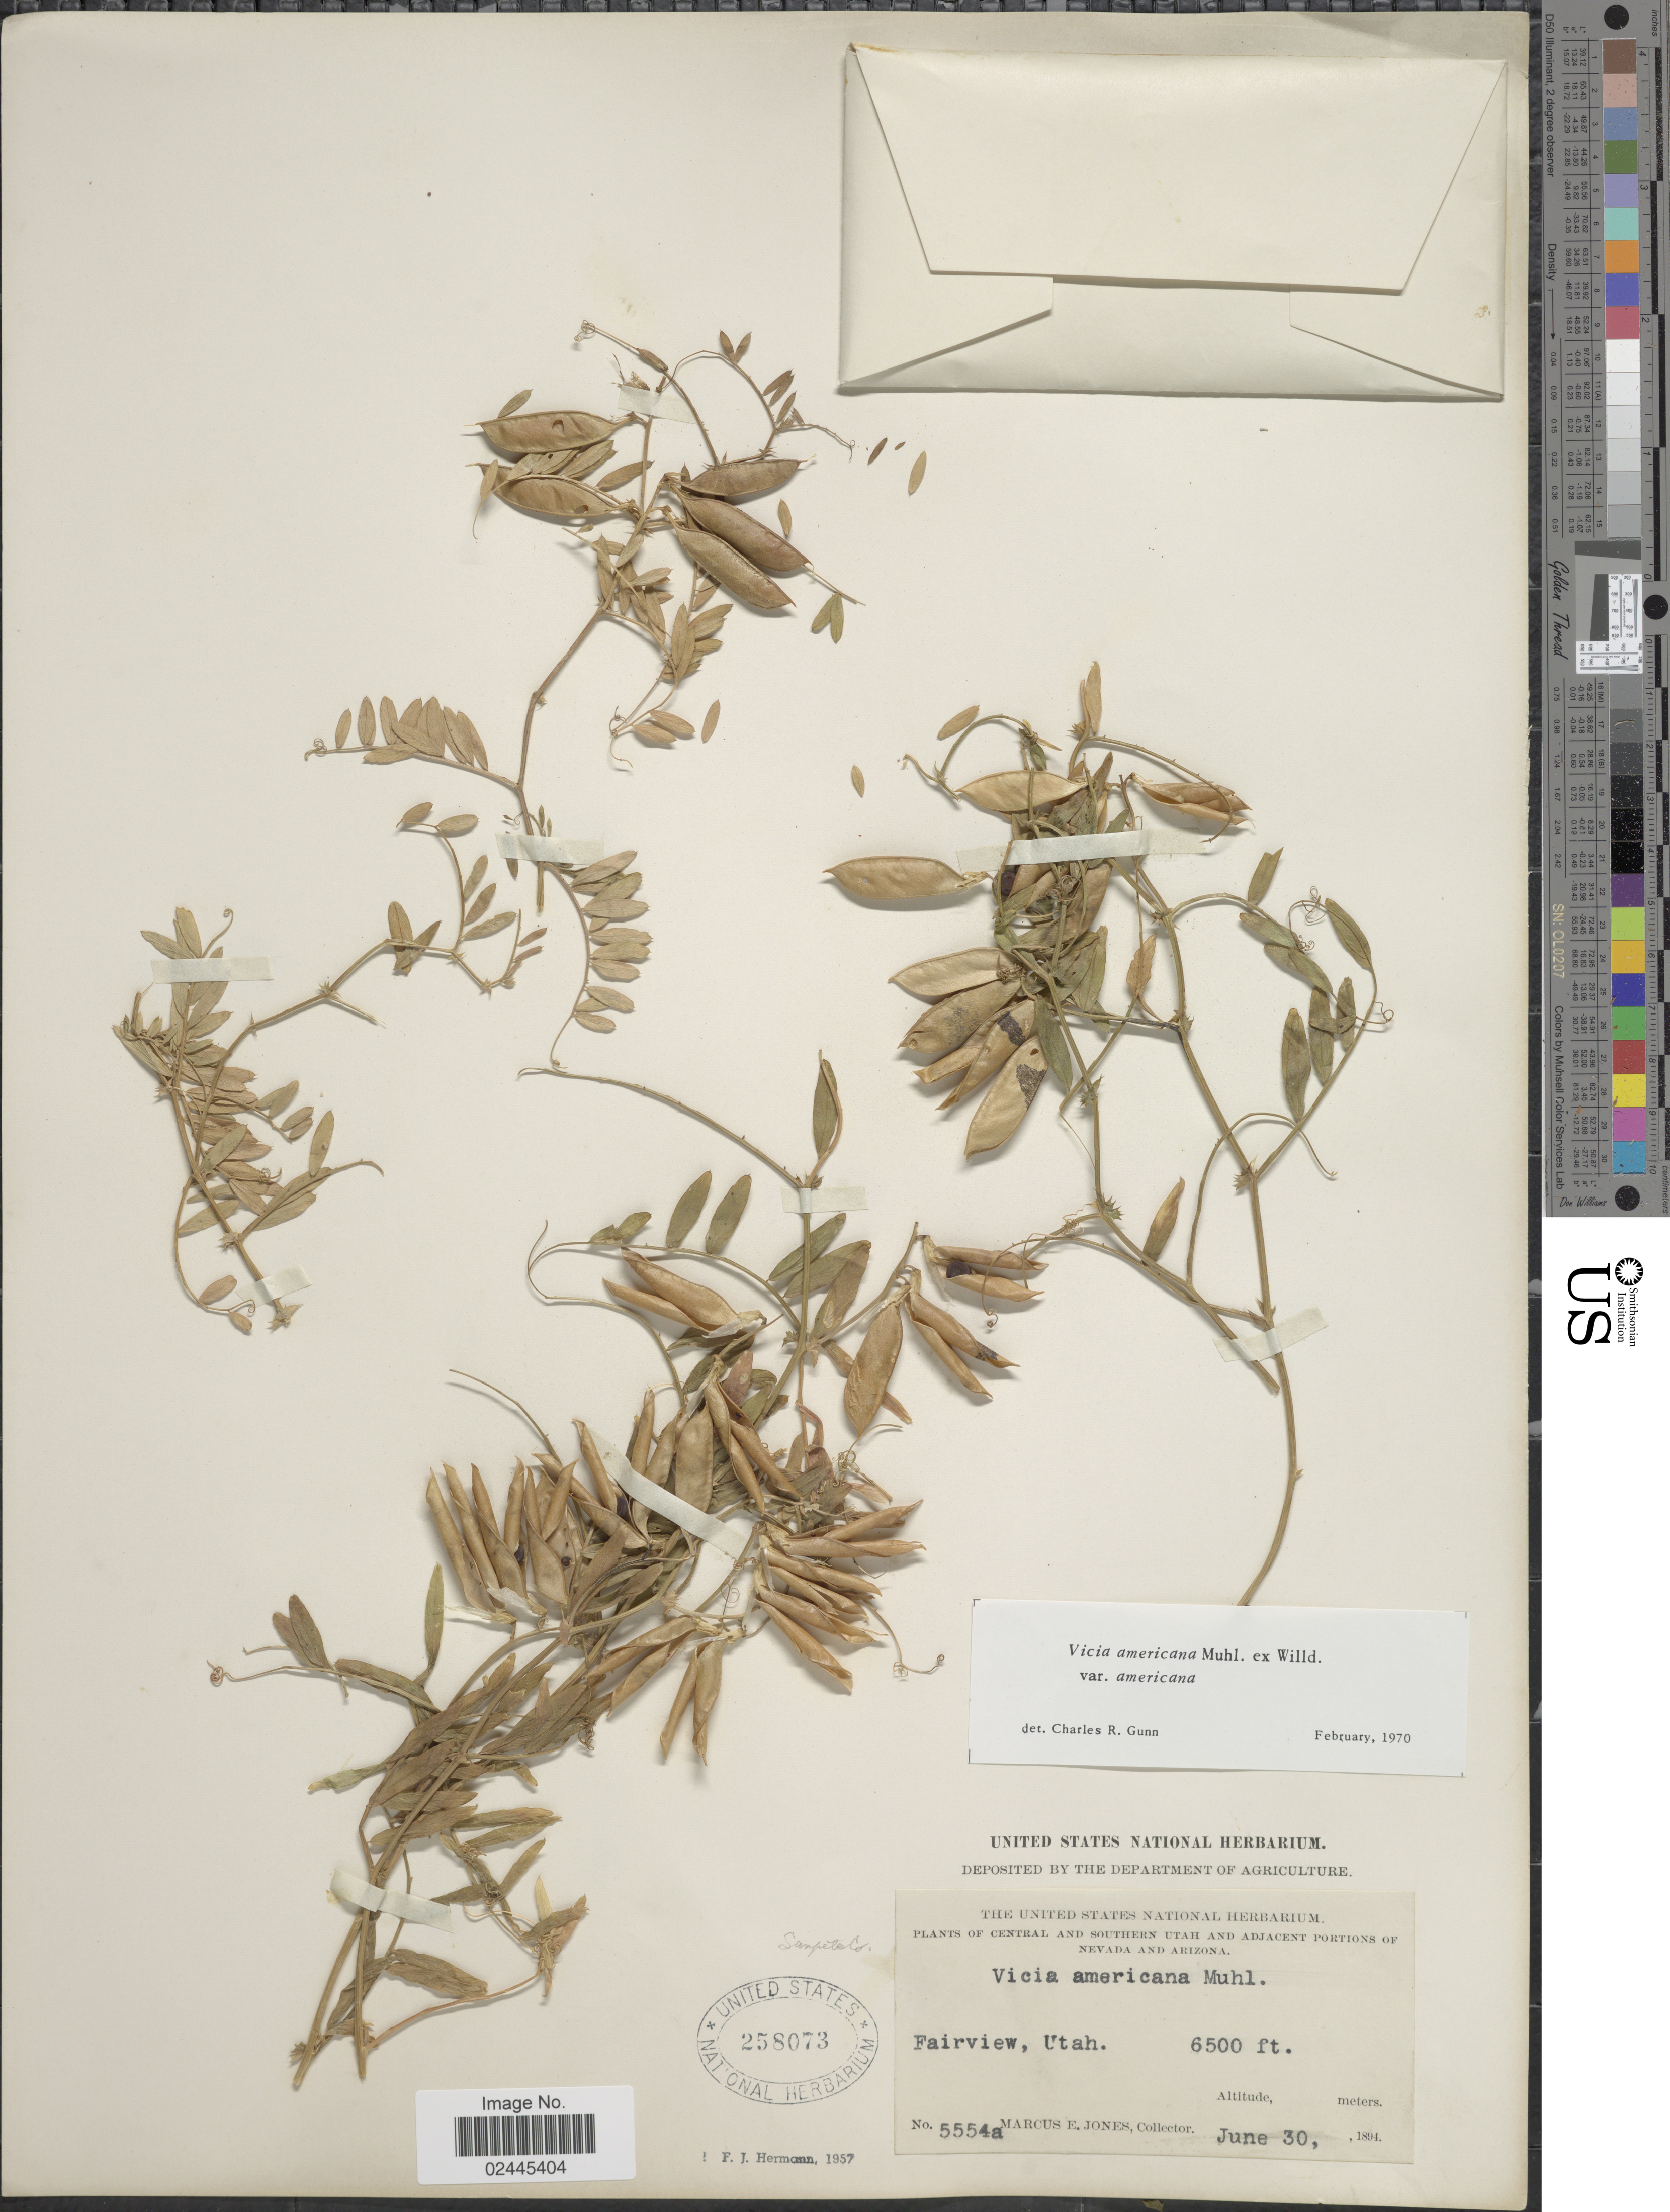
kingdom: Plantae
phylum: Tracheophyta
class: Magnoliopsida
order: Fabales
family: Fabaceae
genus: Vicia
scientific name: Vicia americana var. americana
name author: Muhl. ex Willd.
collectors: M. E. Jones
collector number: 5554a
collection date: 1894-06-30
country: United States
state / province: Utah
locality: Fairview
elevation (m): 1981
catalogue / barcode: US 258073